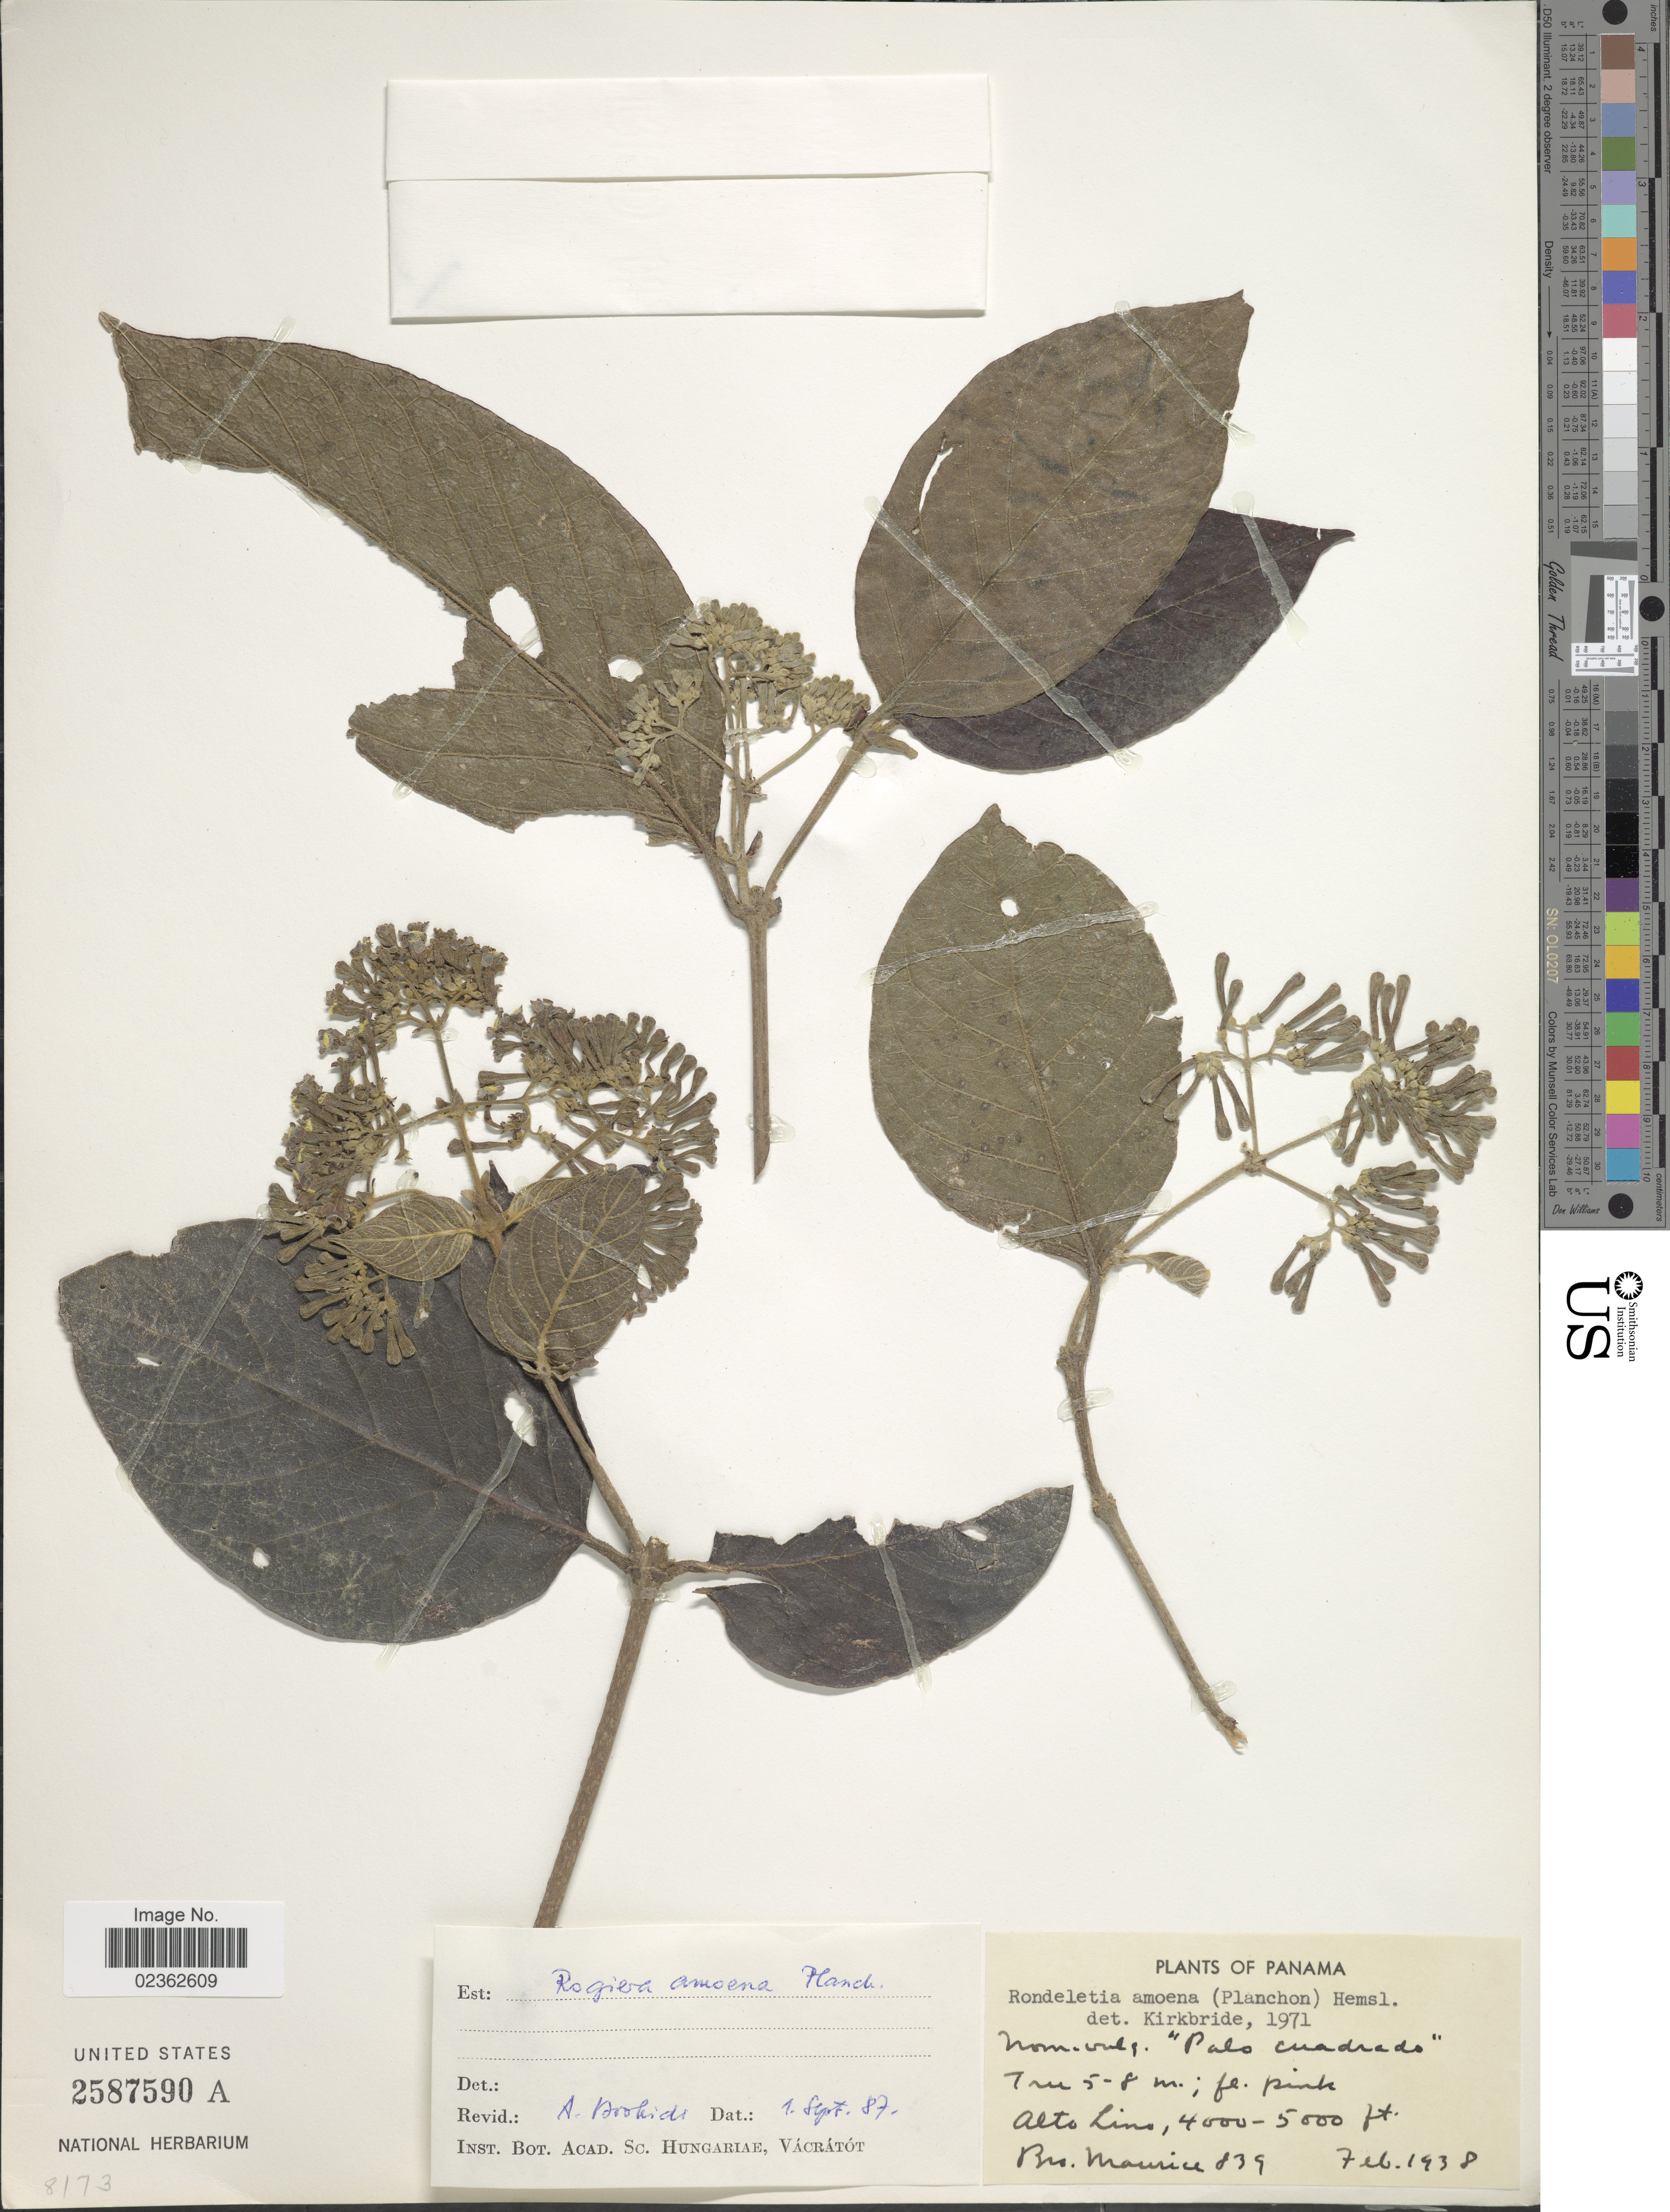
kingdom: Plantae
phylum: Tracheophyta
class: Magnoliopsida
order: Gentianales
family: Rubiaceae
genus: Rogiera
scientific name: Rogiera amoena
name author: Planch.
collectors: B. Maurice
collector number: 839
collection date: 1938-02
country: Panama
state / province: Chiriqui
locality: Alto Lino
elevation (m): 1219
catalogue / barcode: US 2587590A